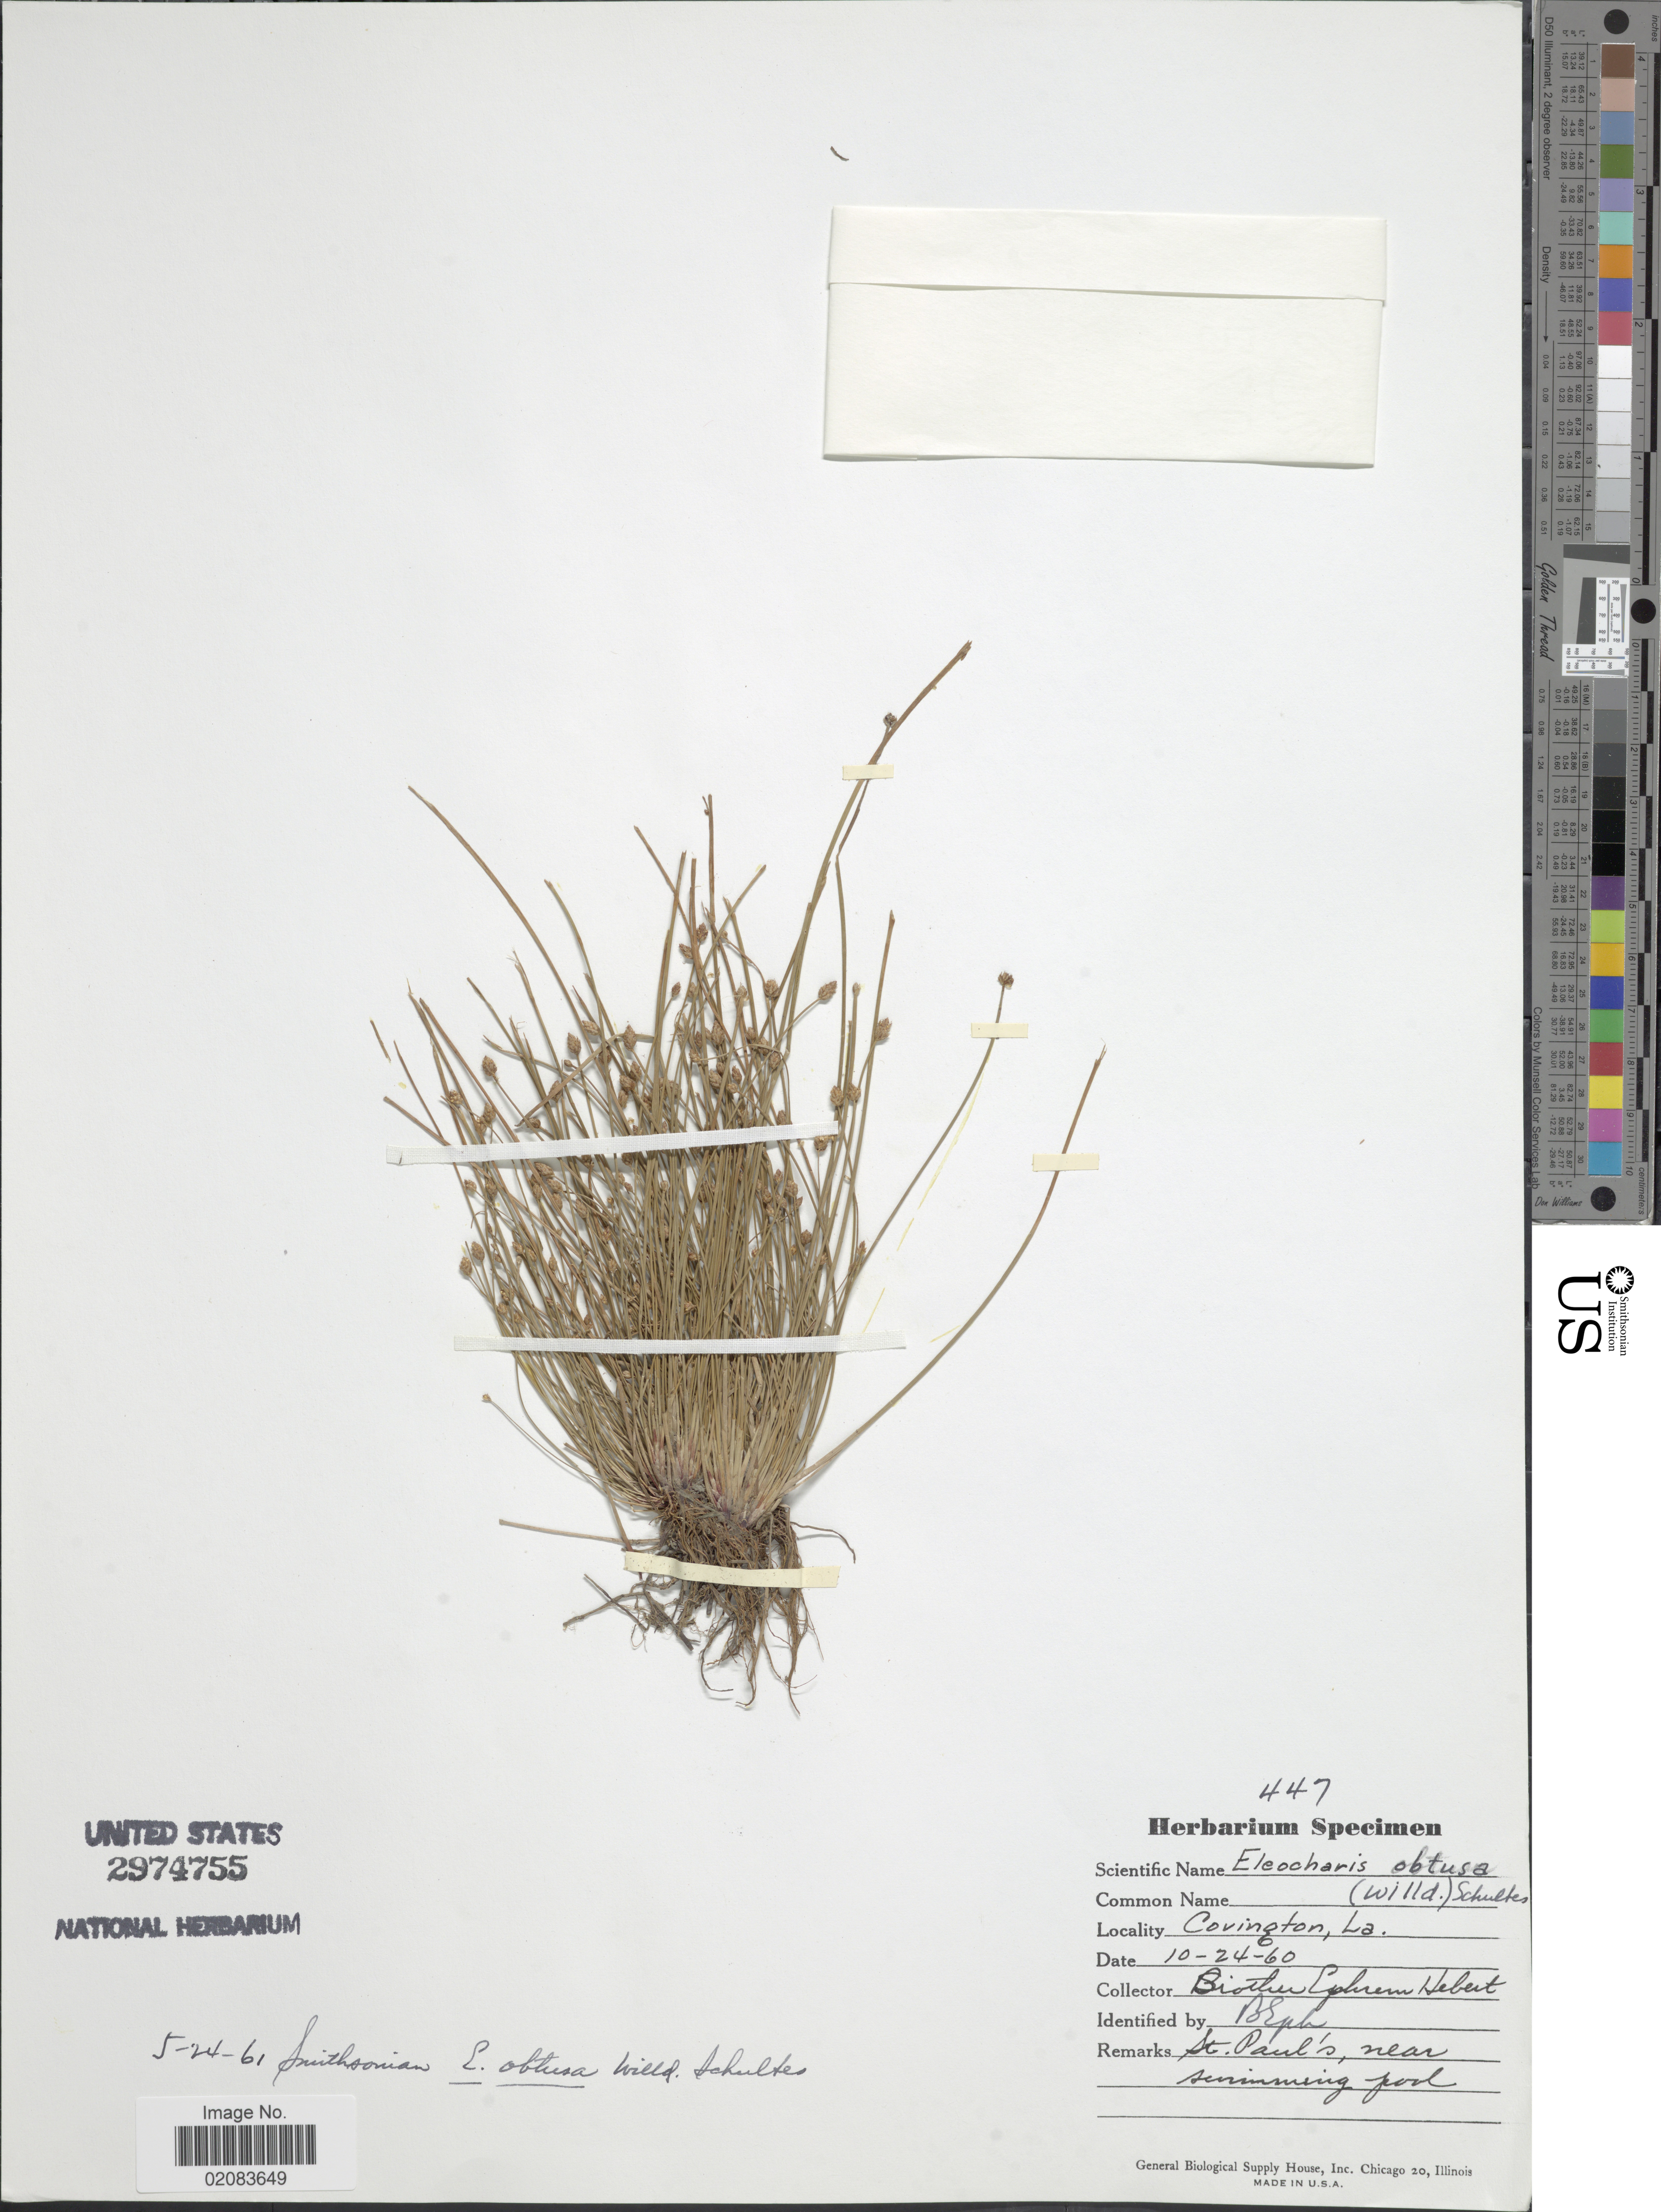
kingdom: Plantae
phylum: Tracheophyta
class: Liliopsida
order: Poales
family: Cyperaceae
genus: Eleocharis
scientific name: Eleocharis obtusa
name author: (Willd.) Schult.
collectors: E. Hebert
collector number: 447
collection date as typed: Transcribed d/m/y: 24/10/60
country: United States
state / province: Louisiana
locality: Covington, St. Paul's, near swimming pool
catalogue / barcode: US 2974755